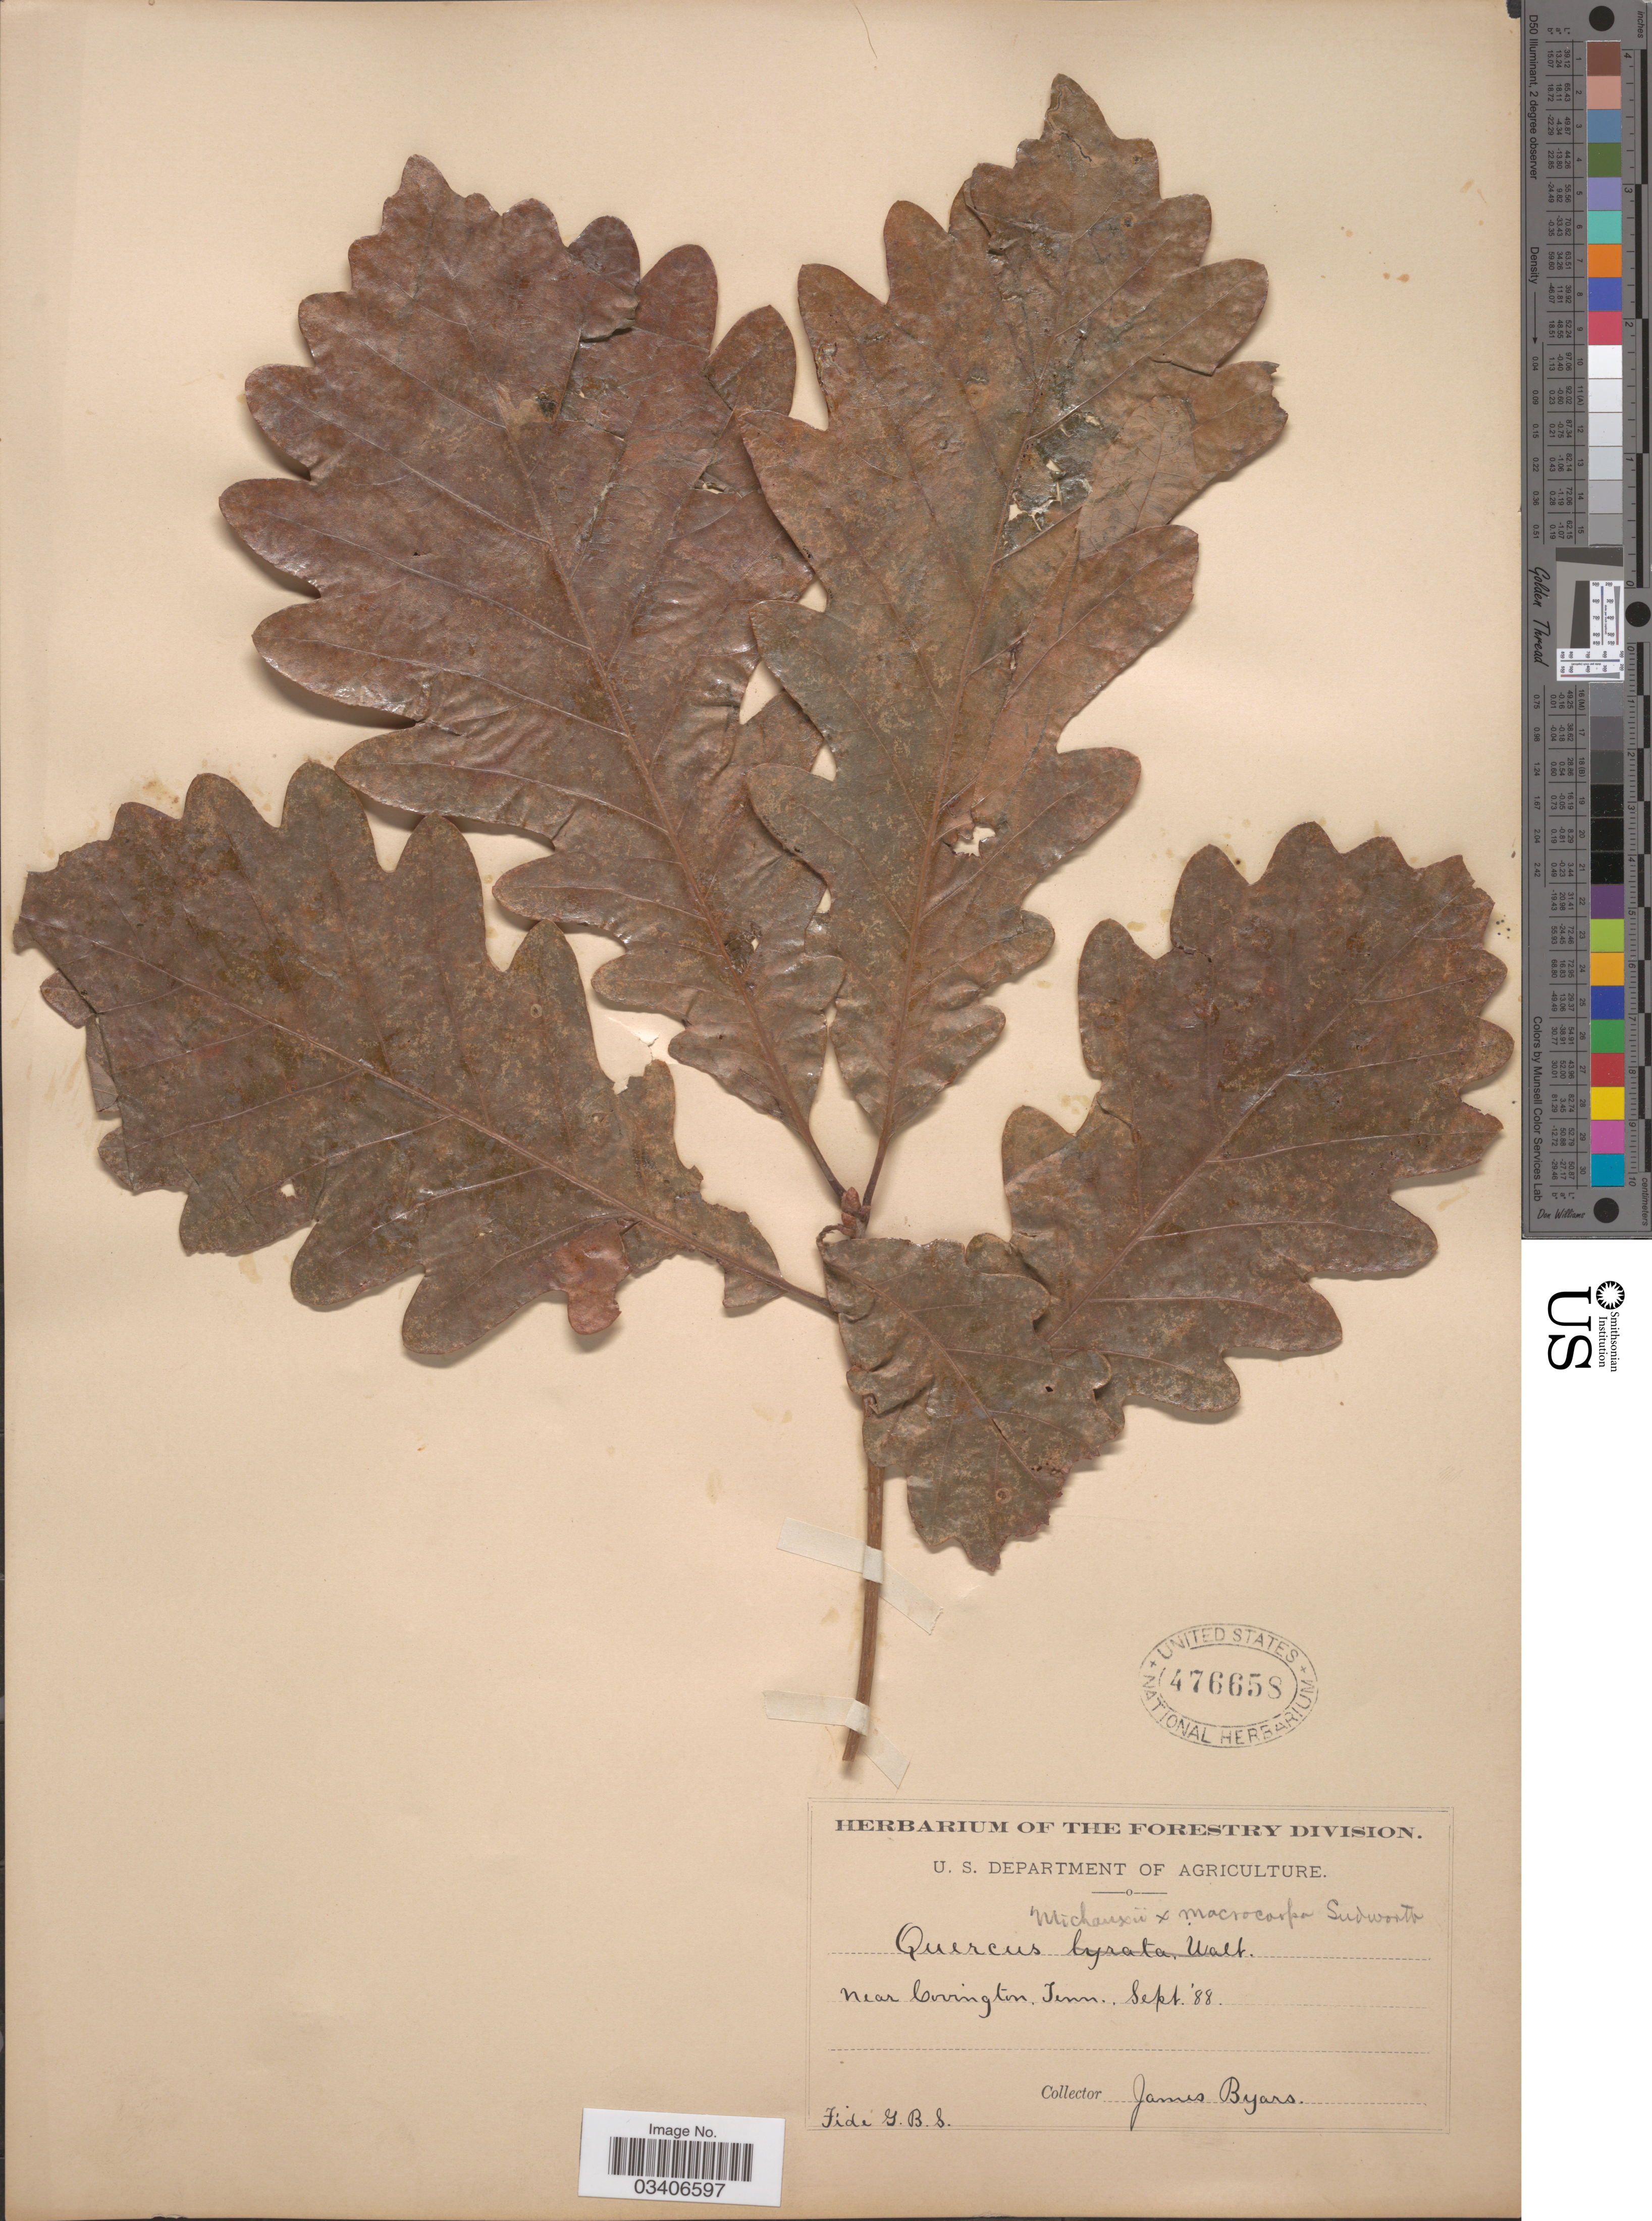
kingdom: Plantae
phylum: Tracheophyta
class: Magnoliopsida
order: Fagales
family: Fagaceae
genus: Quercus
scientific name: Quercus x byarsii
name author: Sudw. ex Trel.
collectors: J. Byars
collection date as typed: Transcribed d/m/y: /9/88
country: United States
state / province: Tennessee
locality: Near Covington.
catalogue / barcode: US 476658